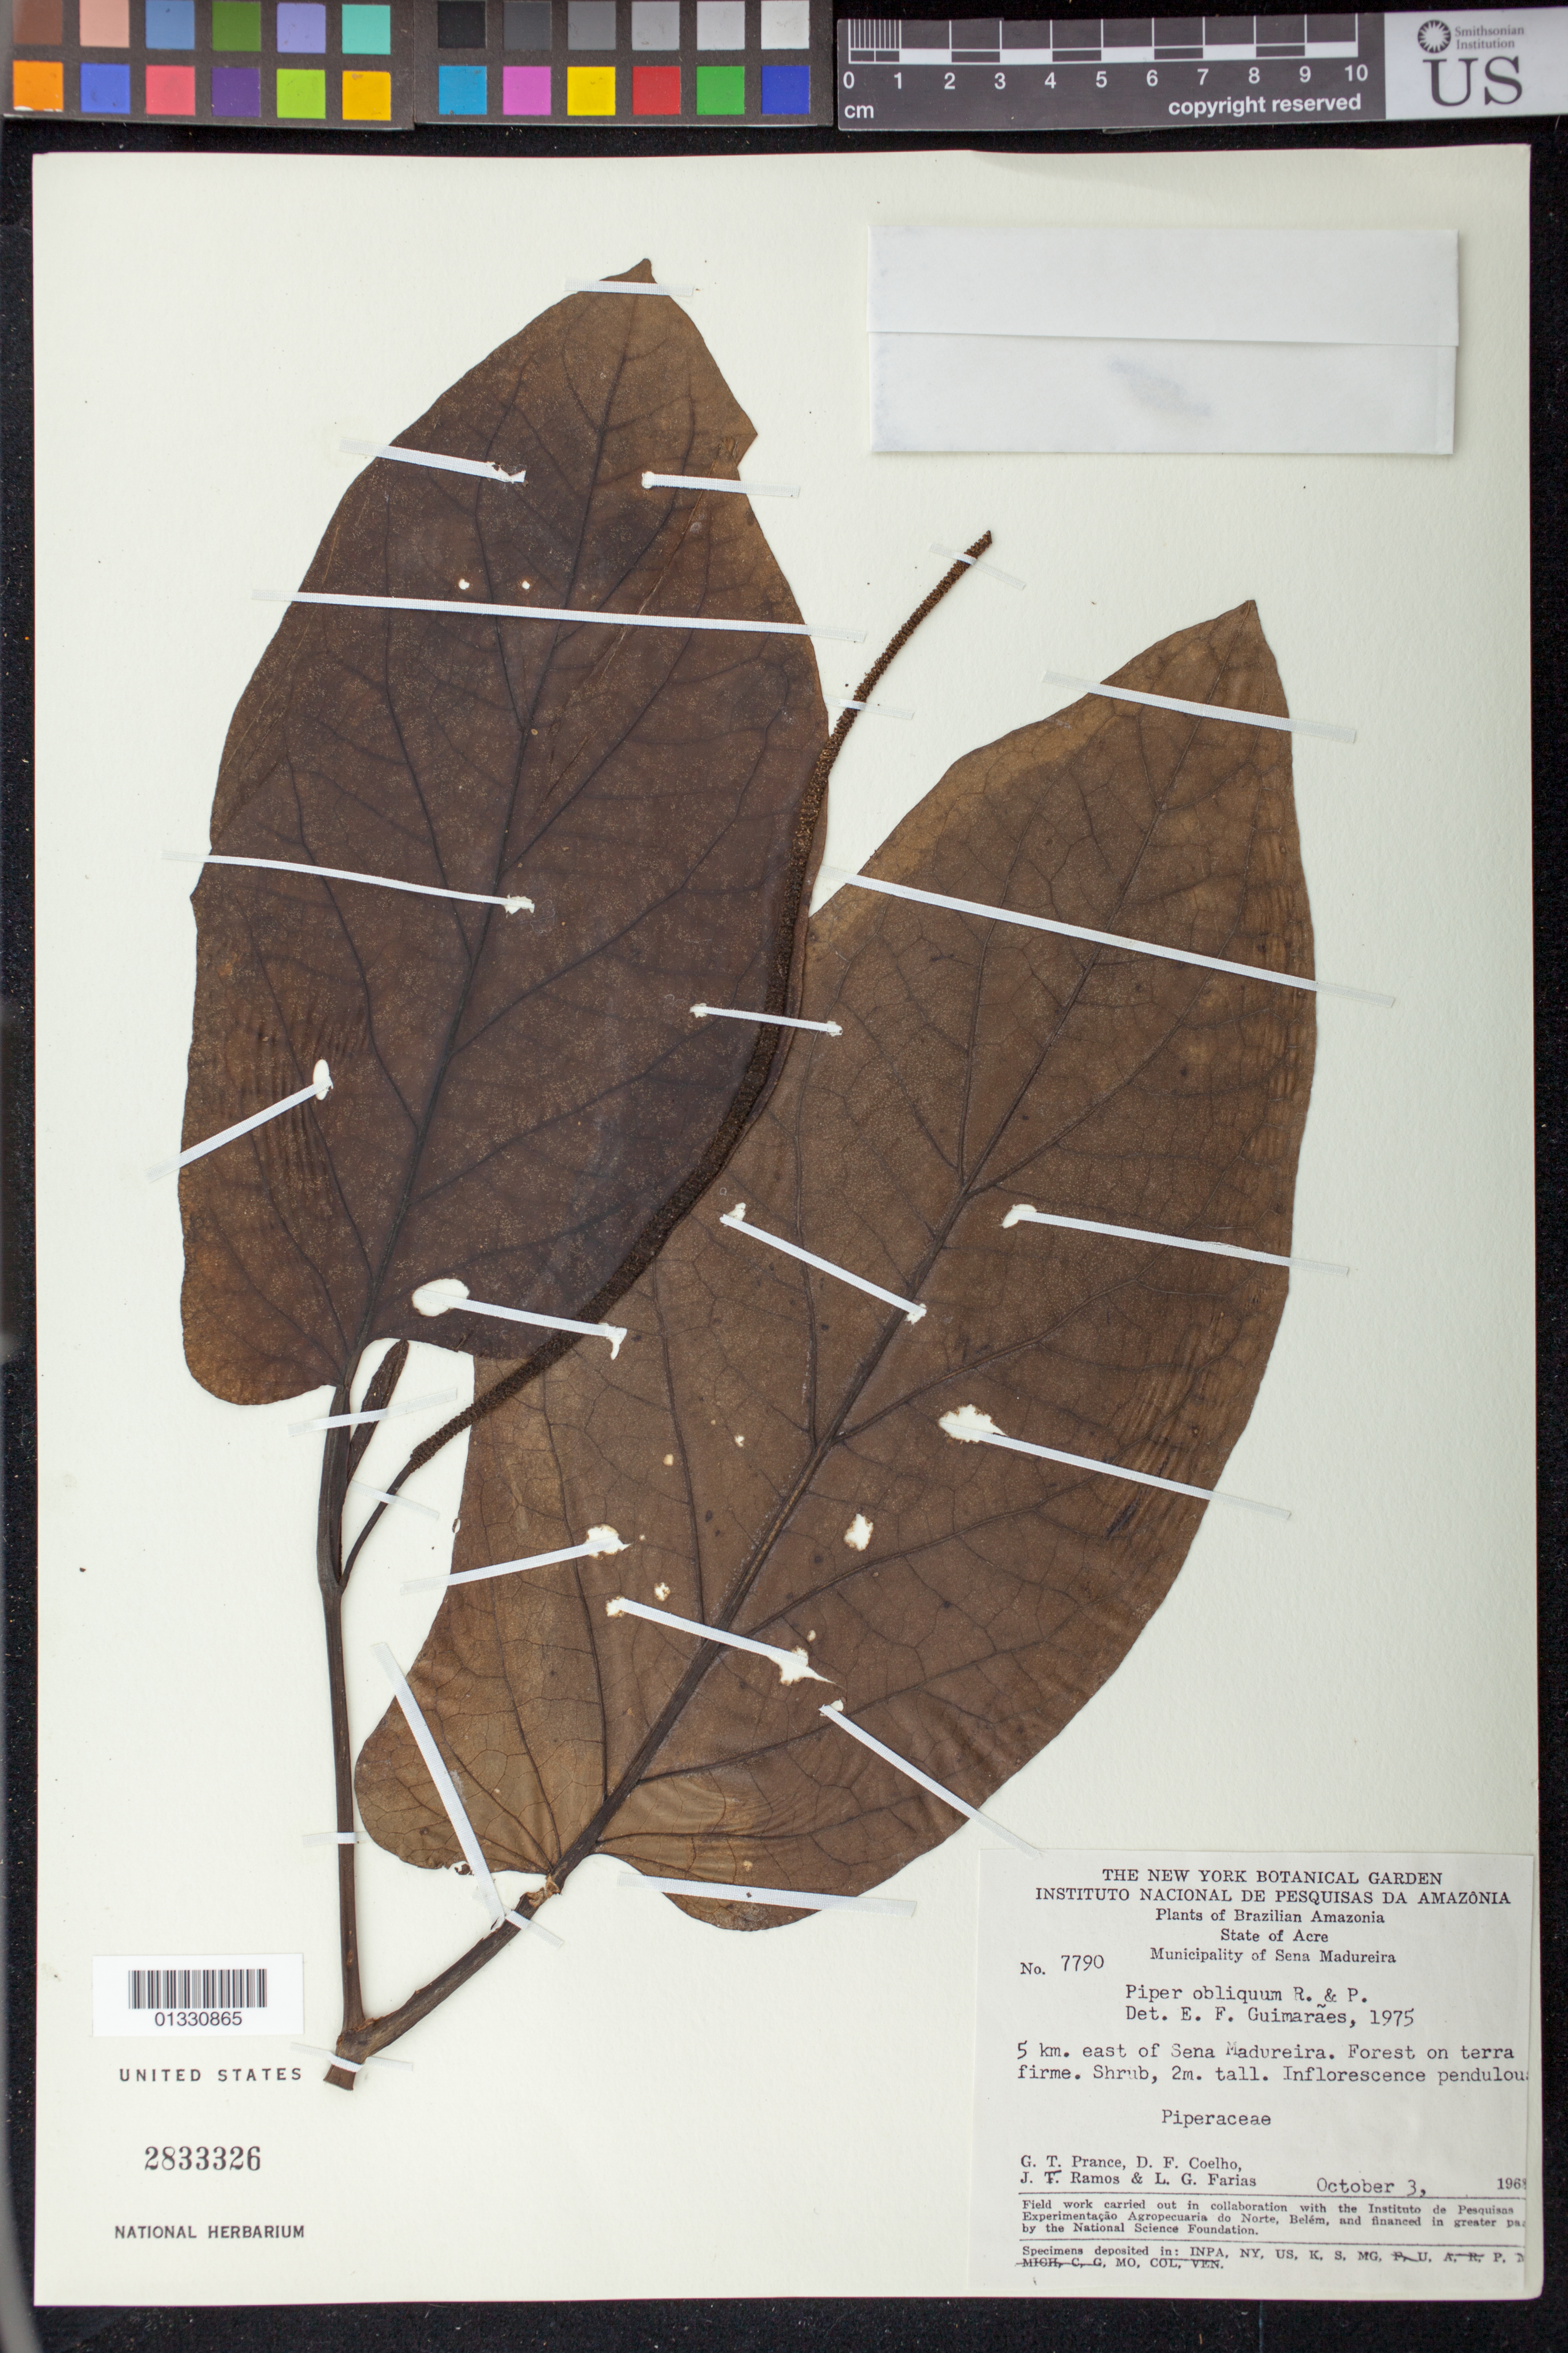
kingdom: Plantae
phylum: Tracheophyta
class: Magnoliopsida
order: Piperales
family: Piperaceae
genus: Piper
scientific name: Piper obliquum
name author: Ruiz & Pav.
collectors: G. T. Prance, D. F. Coêlho, J. F. Ramos & L. G. Farias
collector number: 7790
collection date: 1968-10-03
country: Brazil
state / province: Acre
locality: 5km east of Sena Madureira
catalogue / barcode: US 2833326